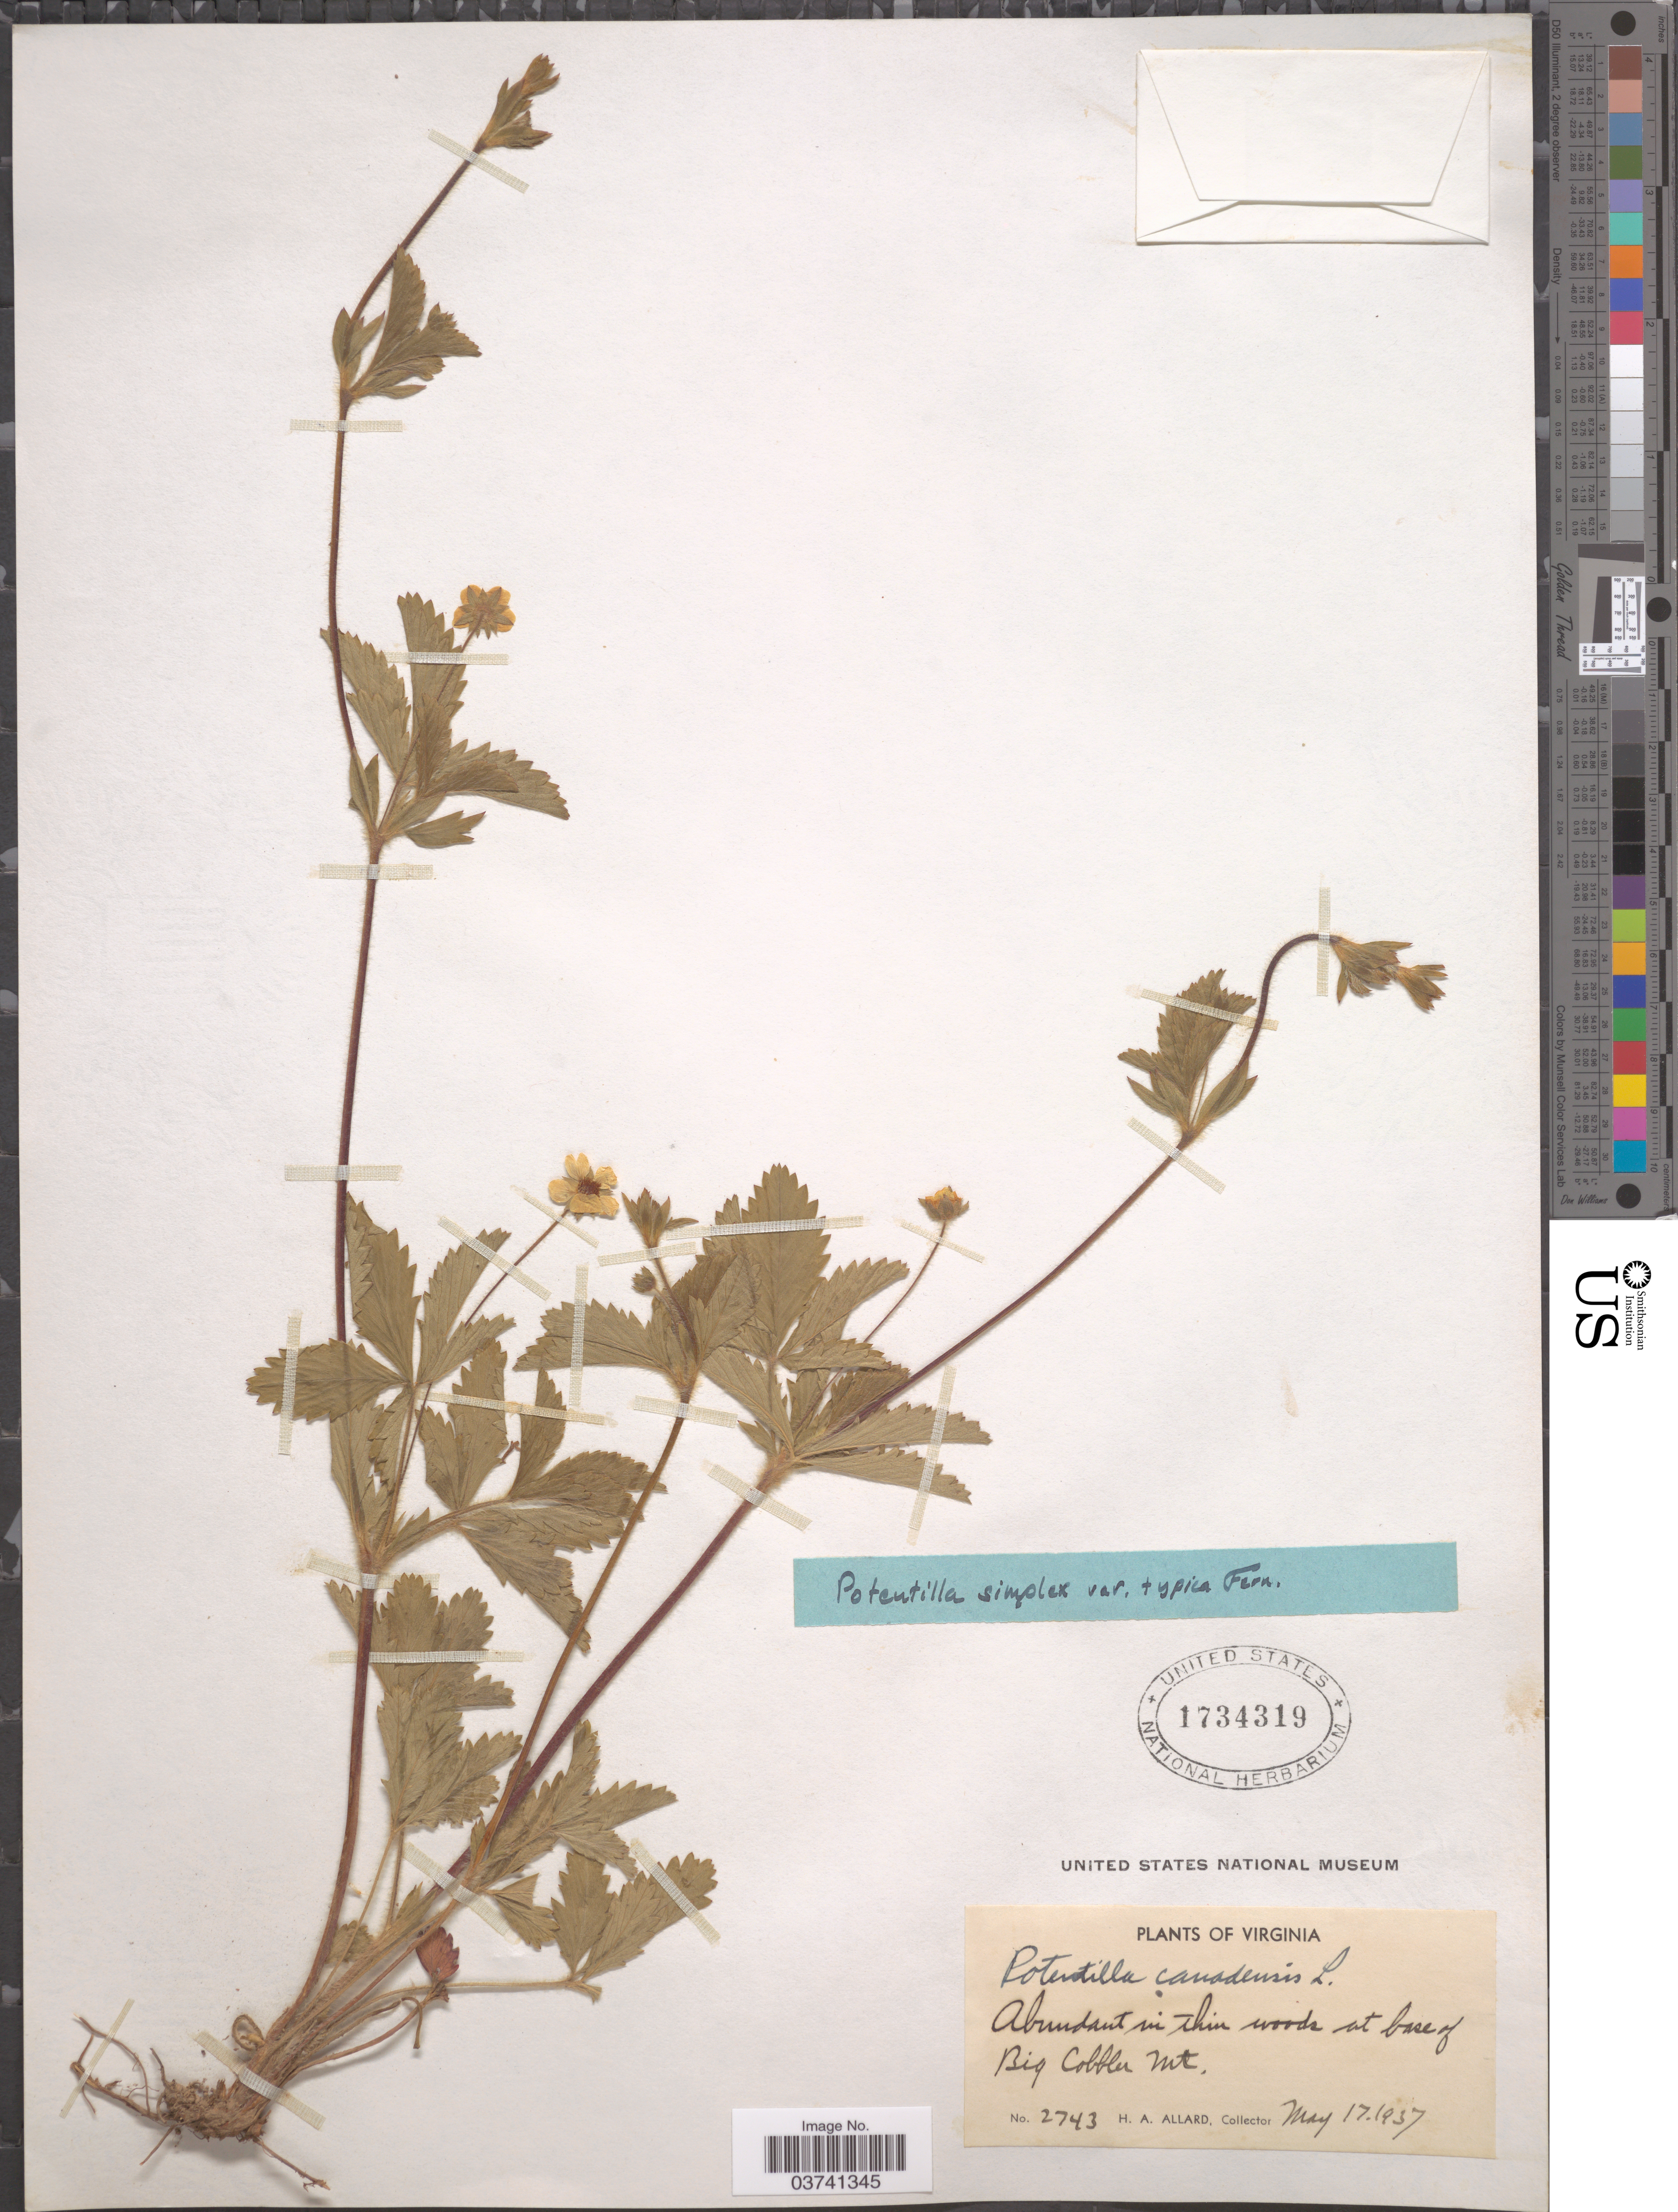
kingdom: Plantae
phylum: Tracheophyta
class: Magnoliopsida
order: Rosales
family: Rosaceae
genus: Potentilla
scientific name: Potentilla simplex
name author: Michx.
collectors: H. A. Allard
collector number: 2743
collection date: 1937-05-17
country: United States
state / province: Virginia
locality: In thin woods at base of Big Cobbler Mt.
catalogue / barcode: US 1734319